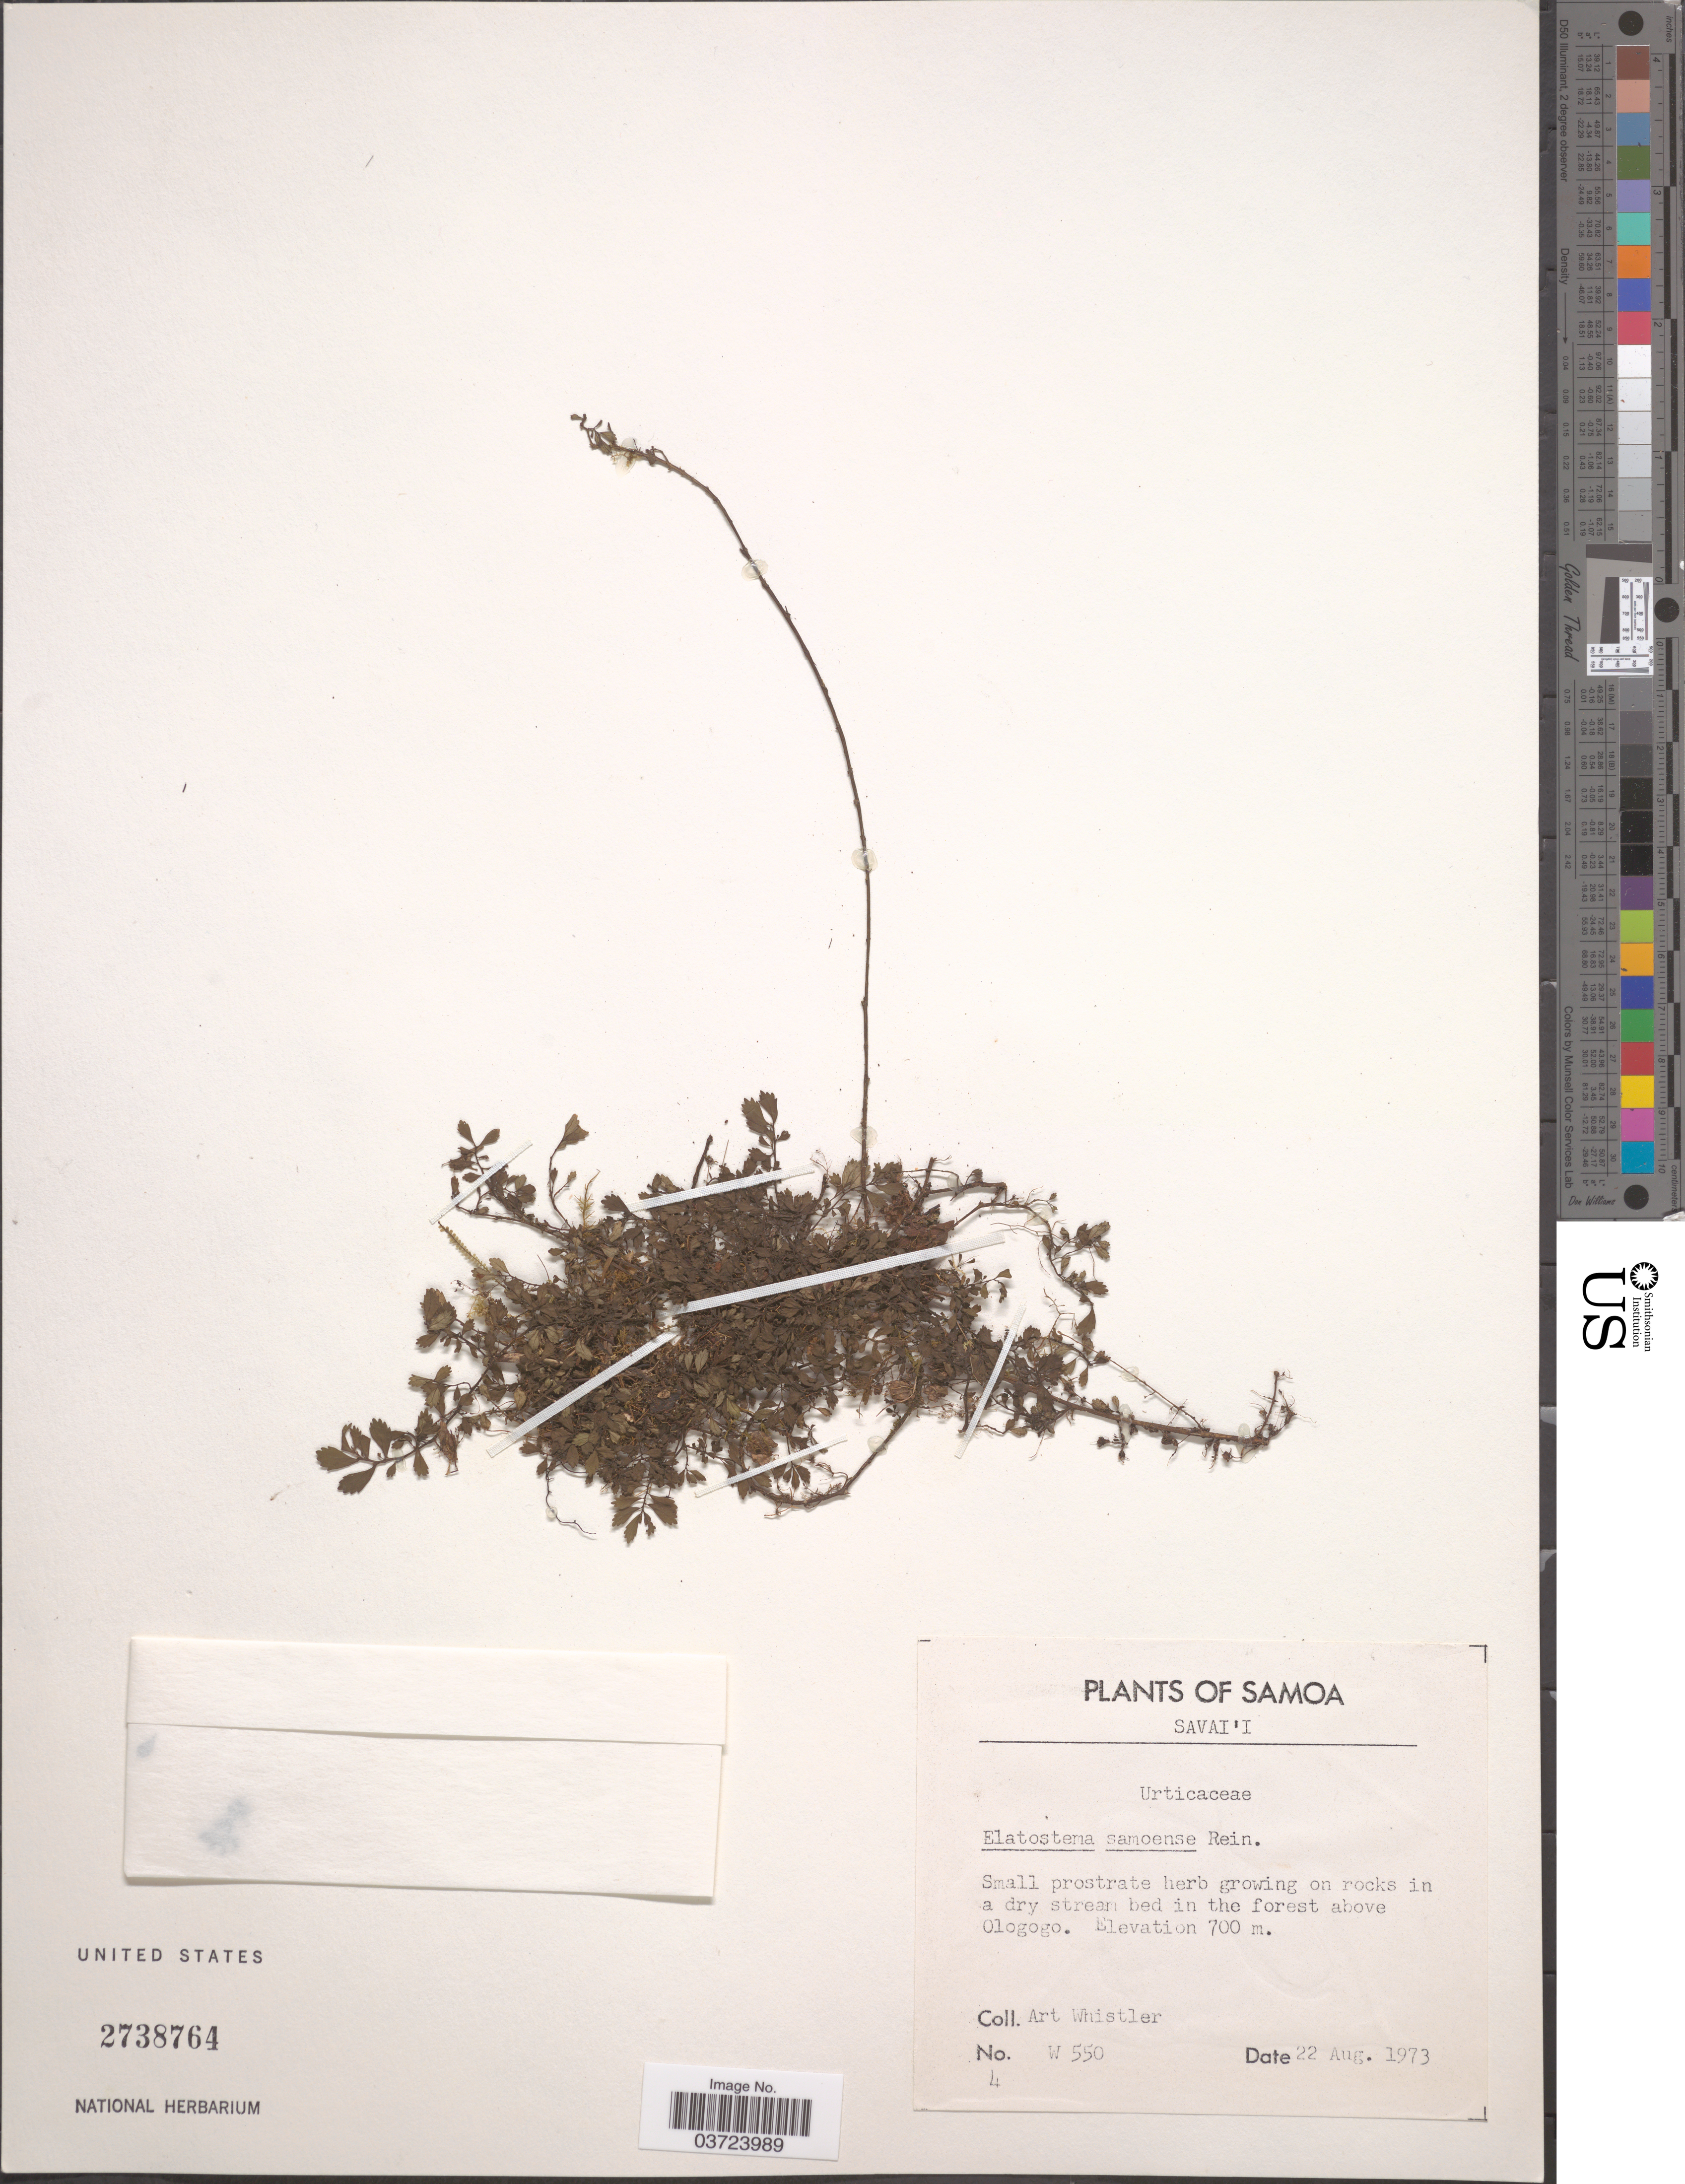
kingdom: Plantae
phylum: Tracheophyta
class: Magnoliopsida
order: Rosales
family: Urticaceae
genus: Elatostema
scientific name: Elatostema samoense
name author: Reinecke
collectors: A. Whistler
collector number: W550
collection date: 1973-08-22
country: Samoa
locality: Samoa. Savai'i. On rocks in a dry stream bed in the forest above Ologogo.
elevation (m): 700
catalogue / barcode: US 2738764